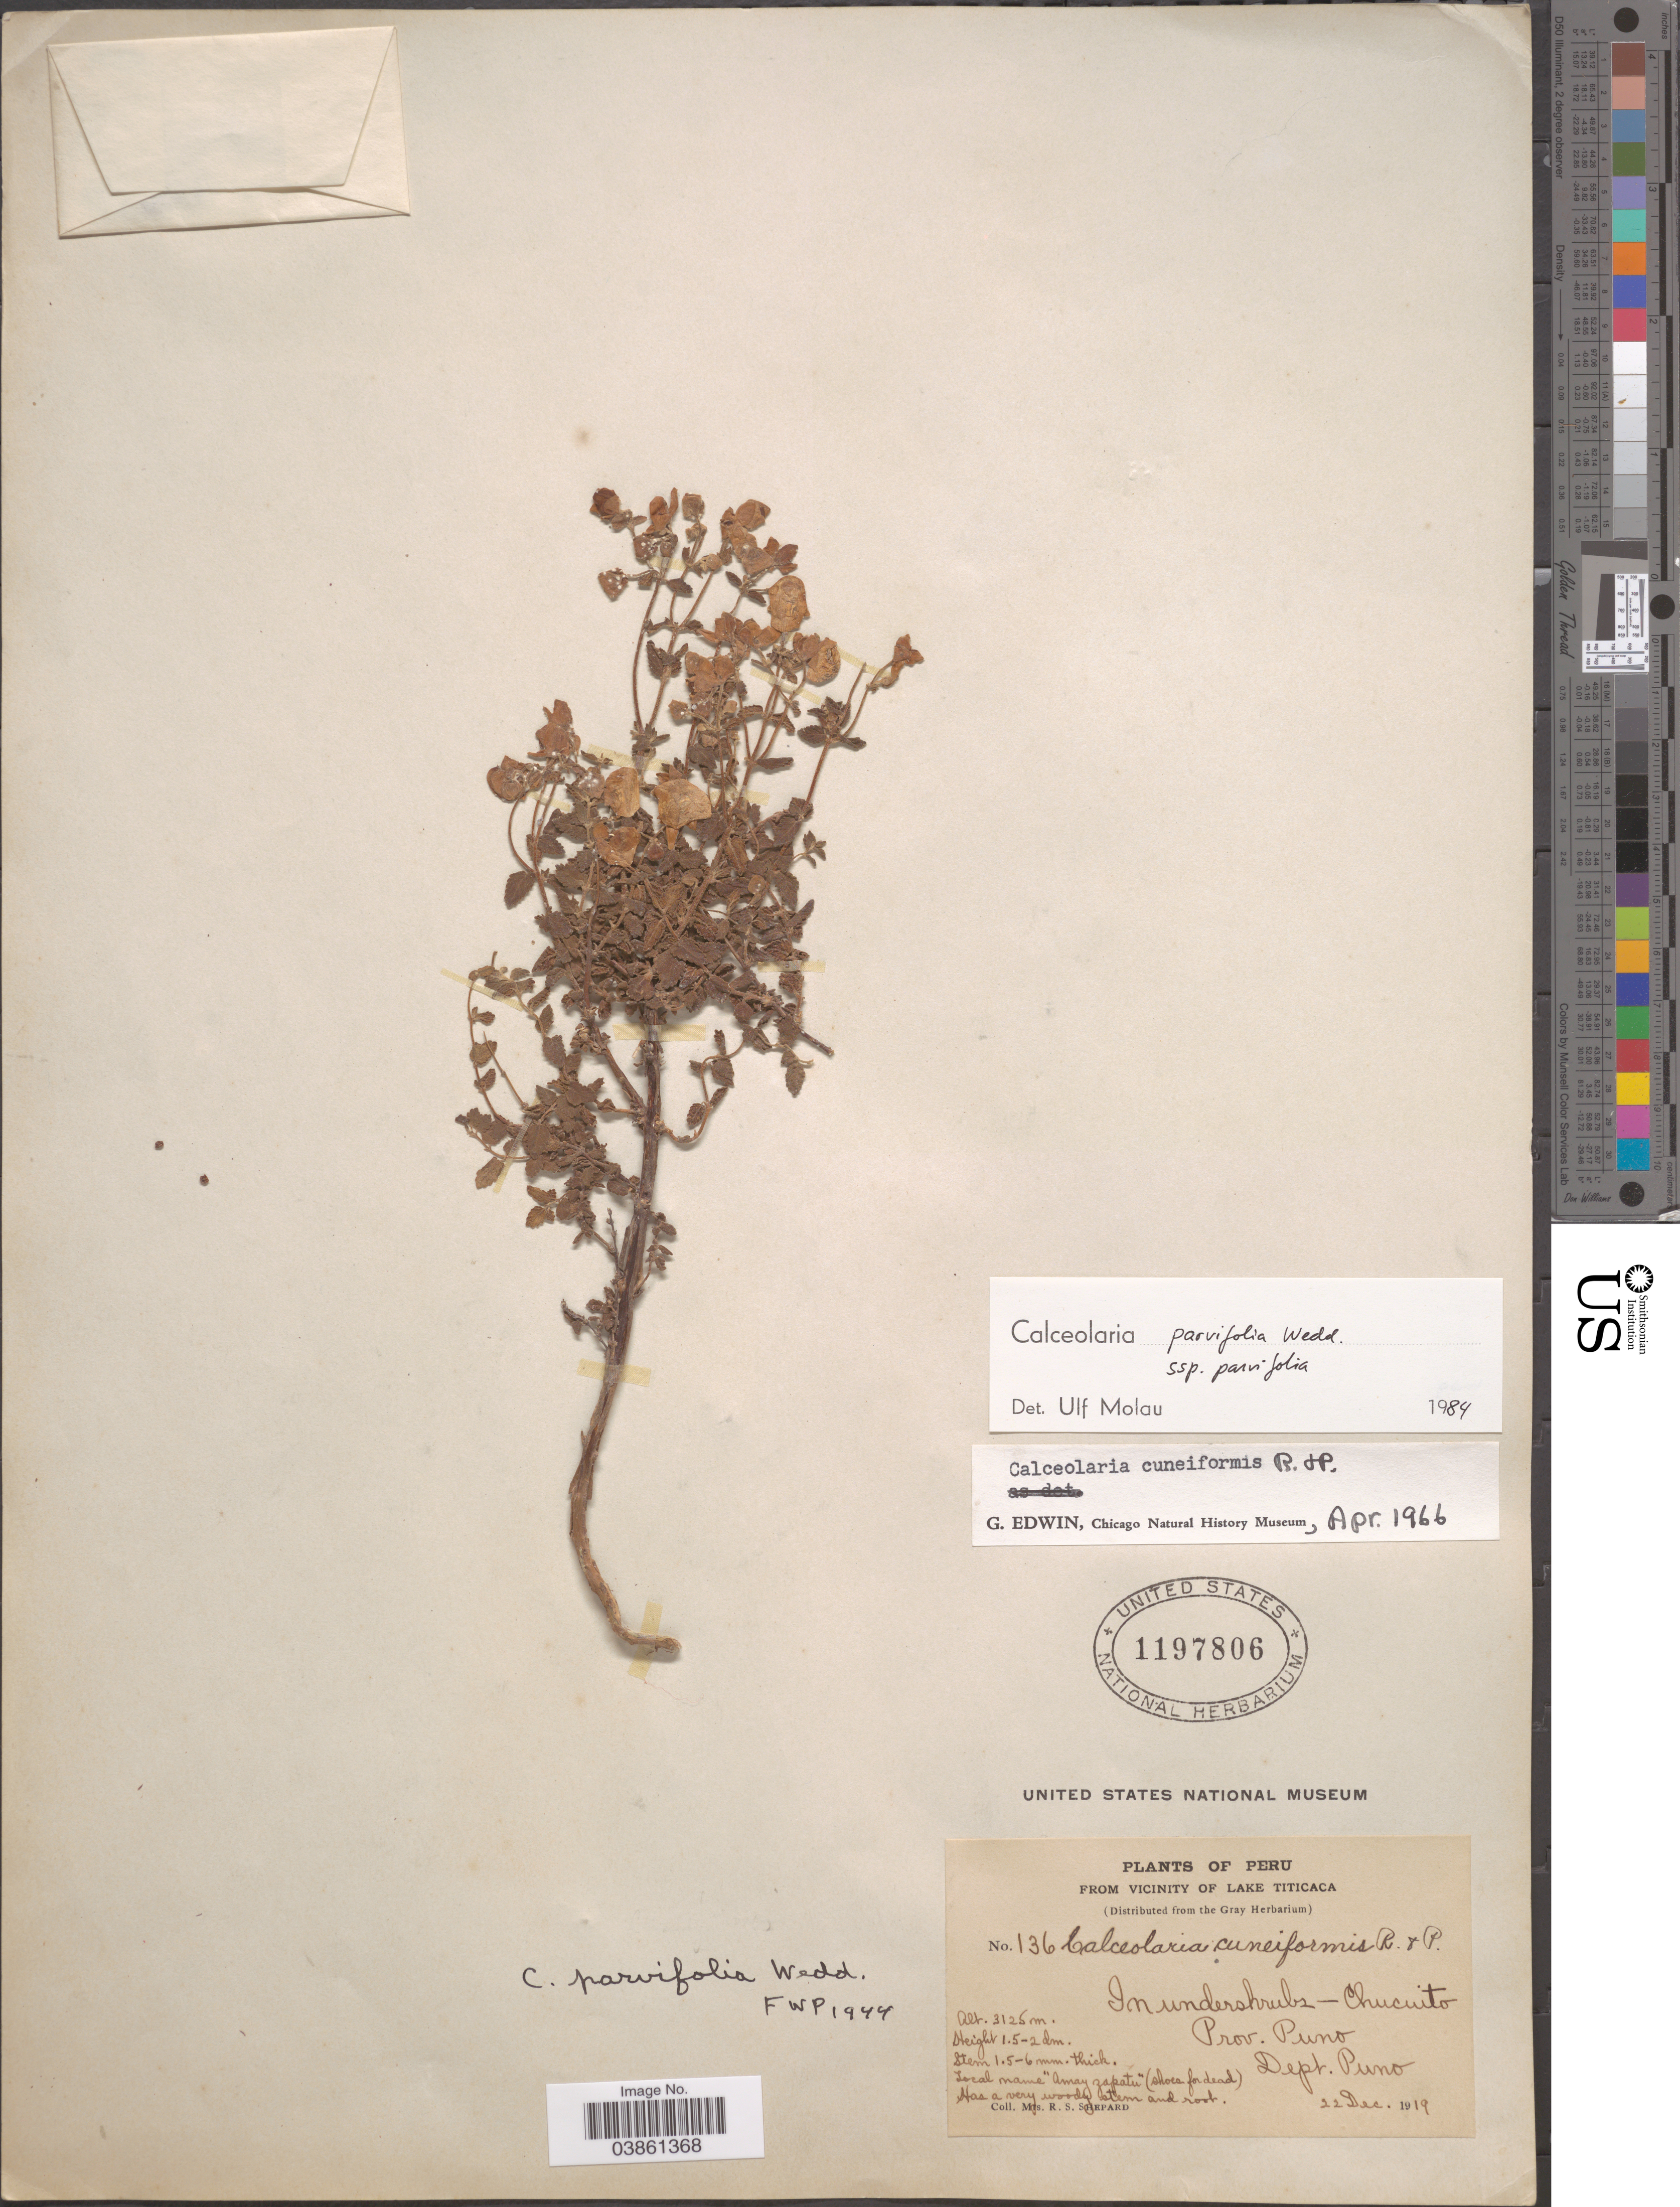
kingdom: Plantae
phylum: Tracheophyta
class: Magnoliopsida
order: Lamiales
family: Calceolariaceae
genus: Calceolaria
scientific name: Calceolaria parvifolia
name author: Wedd.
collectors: R. Shepard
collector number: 136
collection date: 1919-12-22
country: Peru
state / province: Puno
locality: From vicinity of Lake Titicaca. In undershrubs- Chucuito. Dept. Puno.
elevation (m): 3125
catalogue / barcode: US 1197806